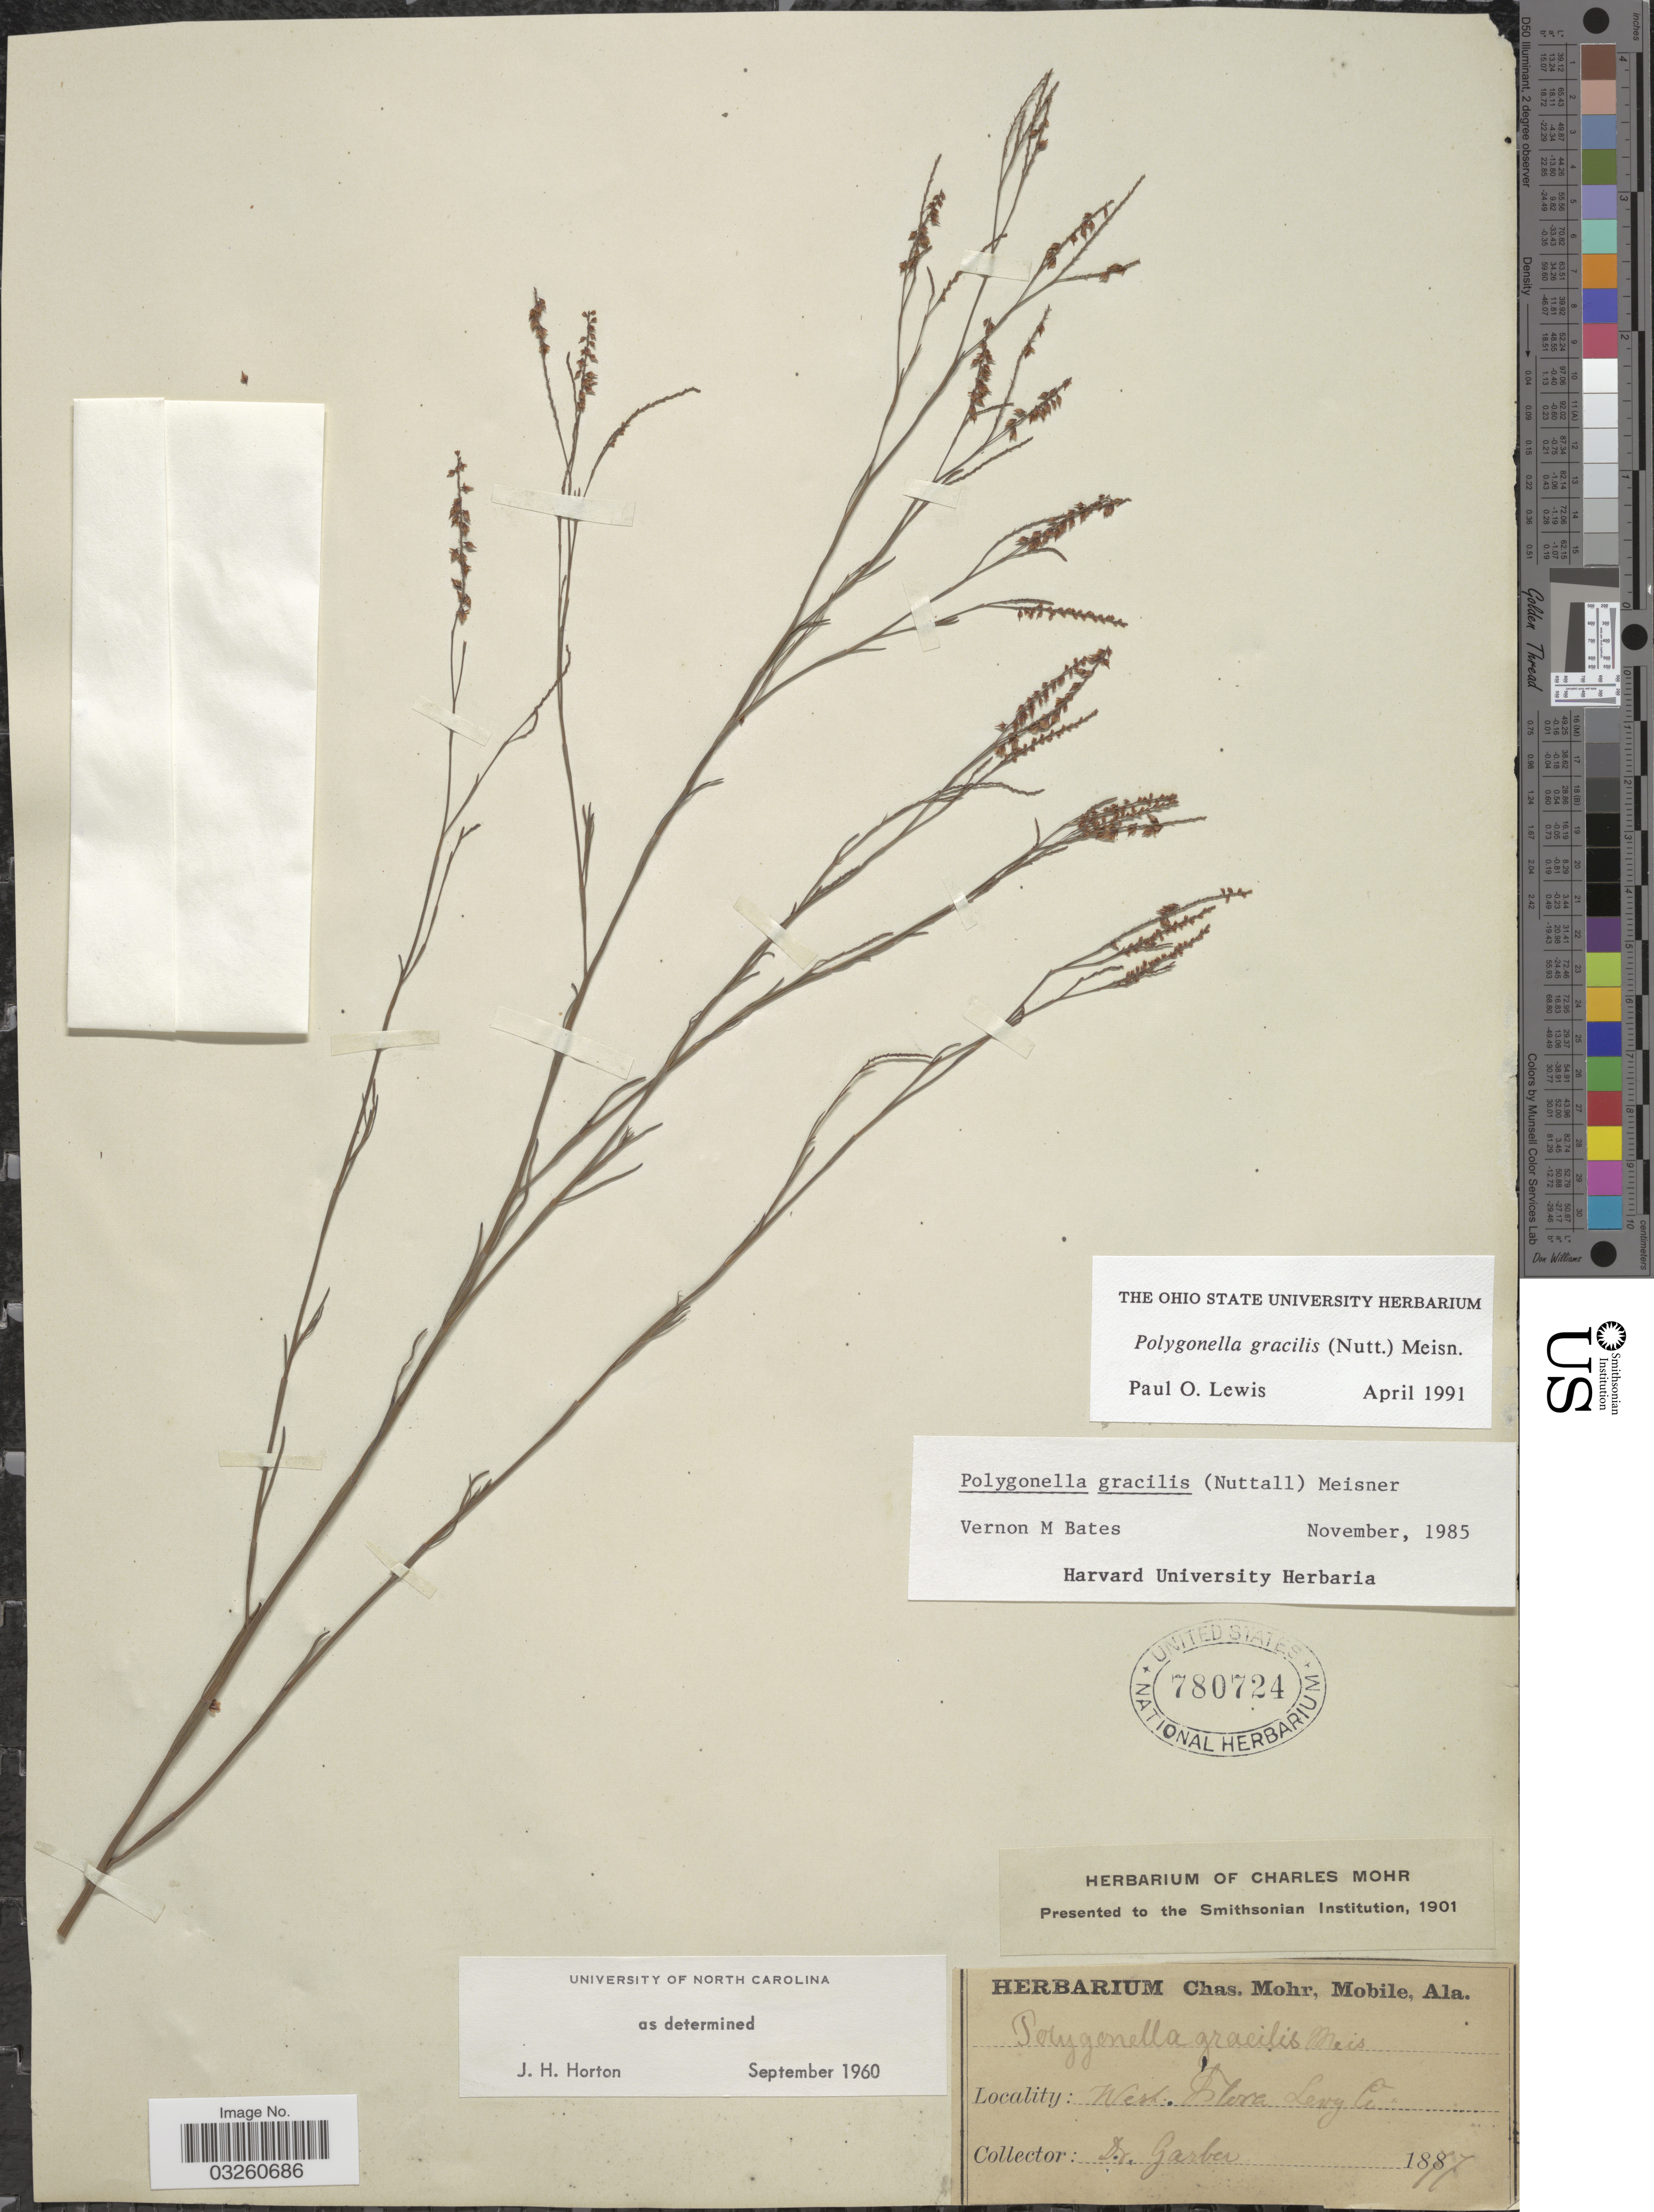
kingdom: Plantae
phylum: Tracheophyta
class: Magnoliopsida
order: Caryophyllales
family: Polygonaceae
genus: Polygonella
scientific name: Polygonella gracilis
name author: (Nutt.) Meisn.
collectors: -- Garber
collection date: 1877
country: United States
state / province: Alabama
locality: West Flora Levy Co.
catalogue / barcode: US 780724